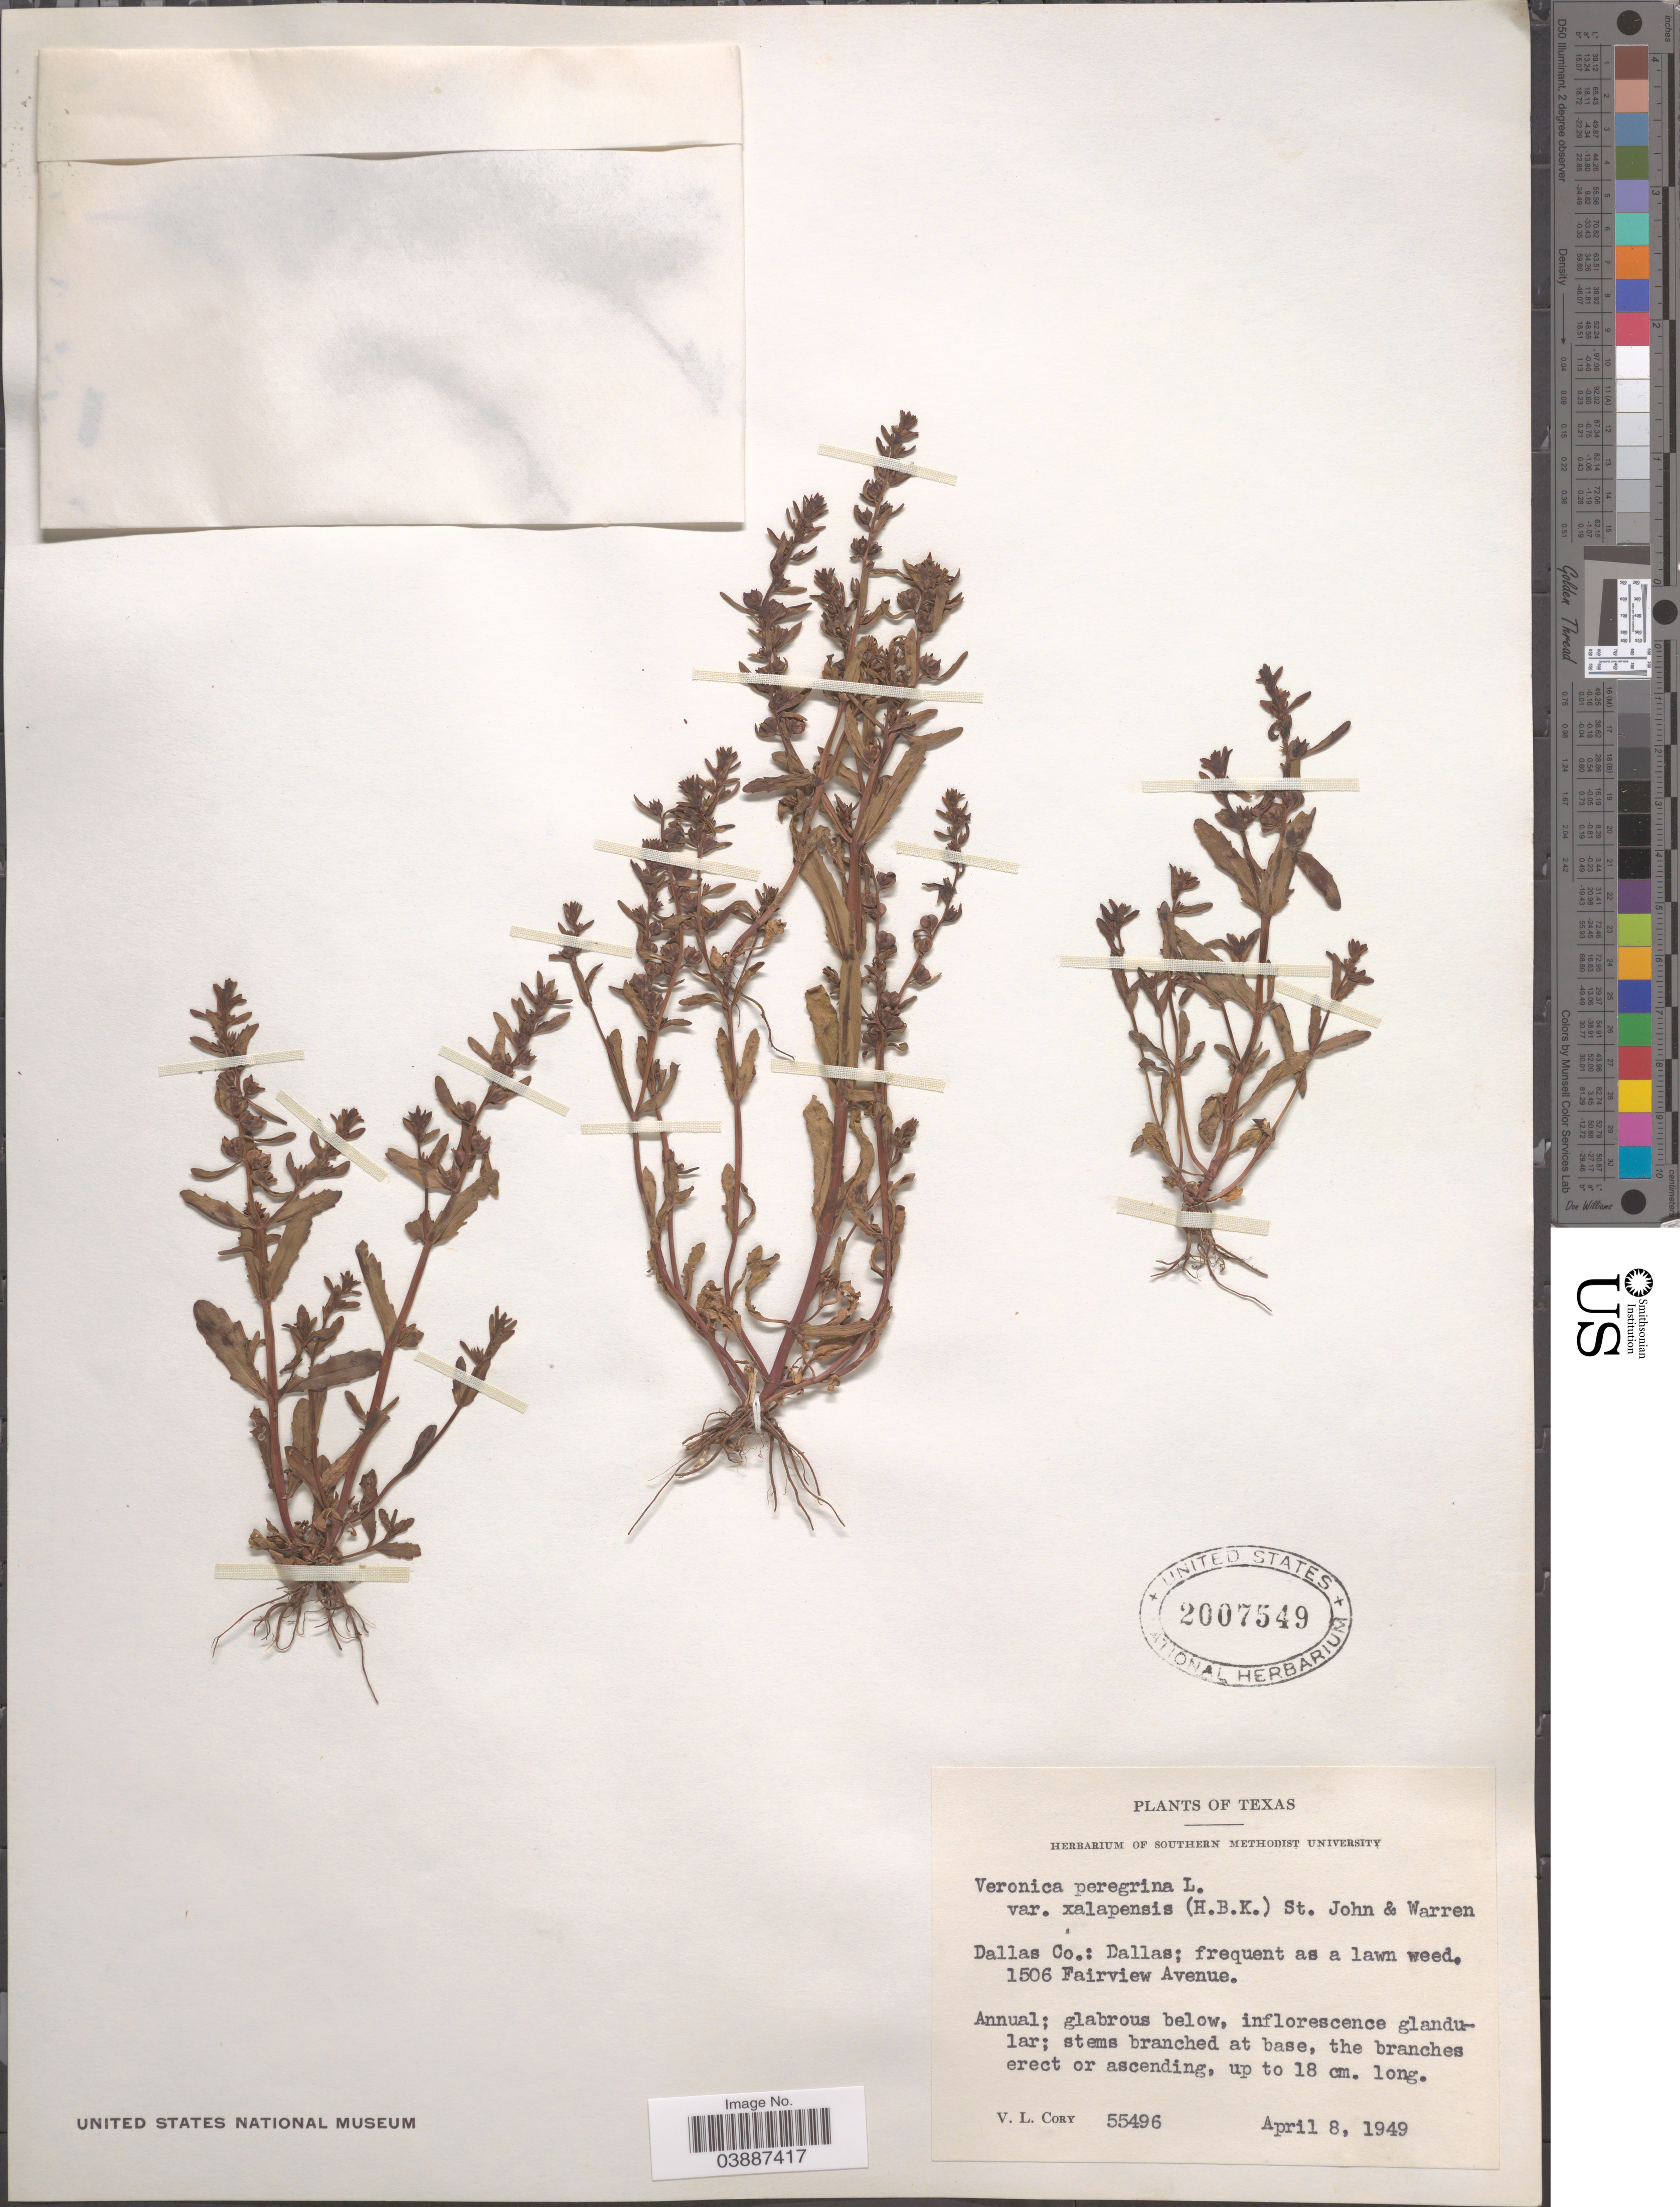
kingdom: Plantae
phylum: Tracheophyta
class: Magnoliopsida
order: Lamiales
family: Plantaginaceae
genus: Veronica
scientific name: Veronica peregrina var. xalapensis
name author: Kunth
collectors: V. Cory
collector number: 55496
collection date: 1949-04-08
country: United States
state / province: Texas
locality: Dallas Co.: Dallas; frequent as a lawn weed. 1506 Fairview Avenue.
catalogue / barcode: US 2007549